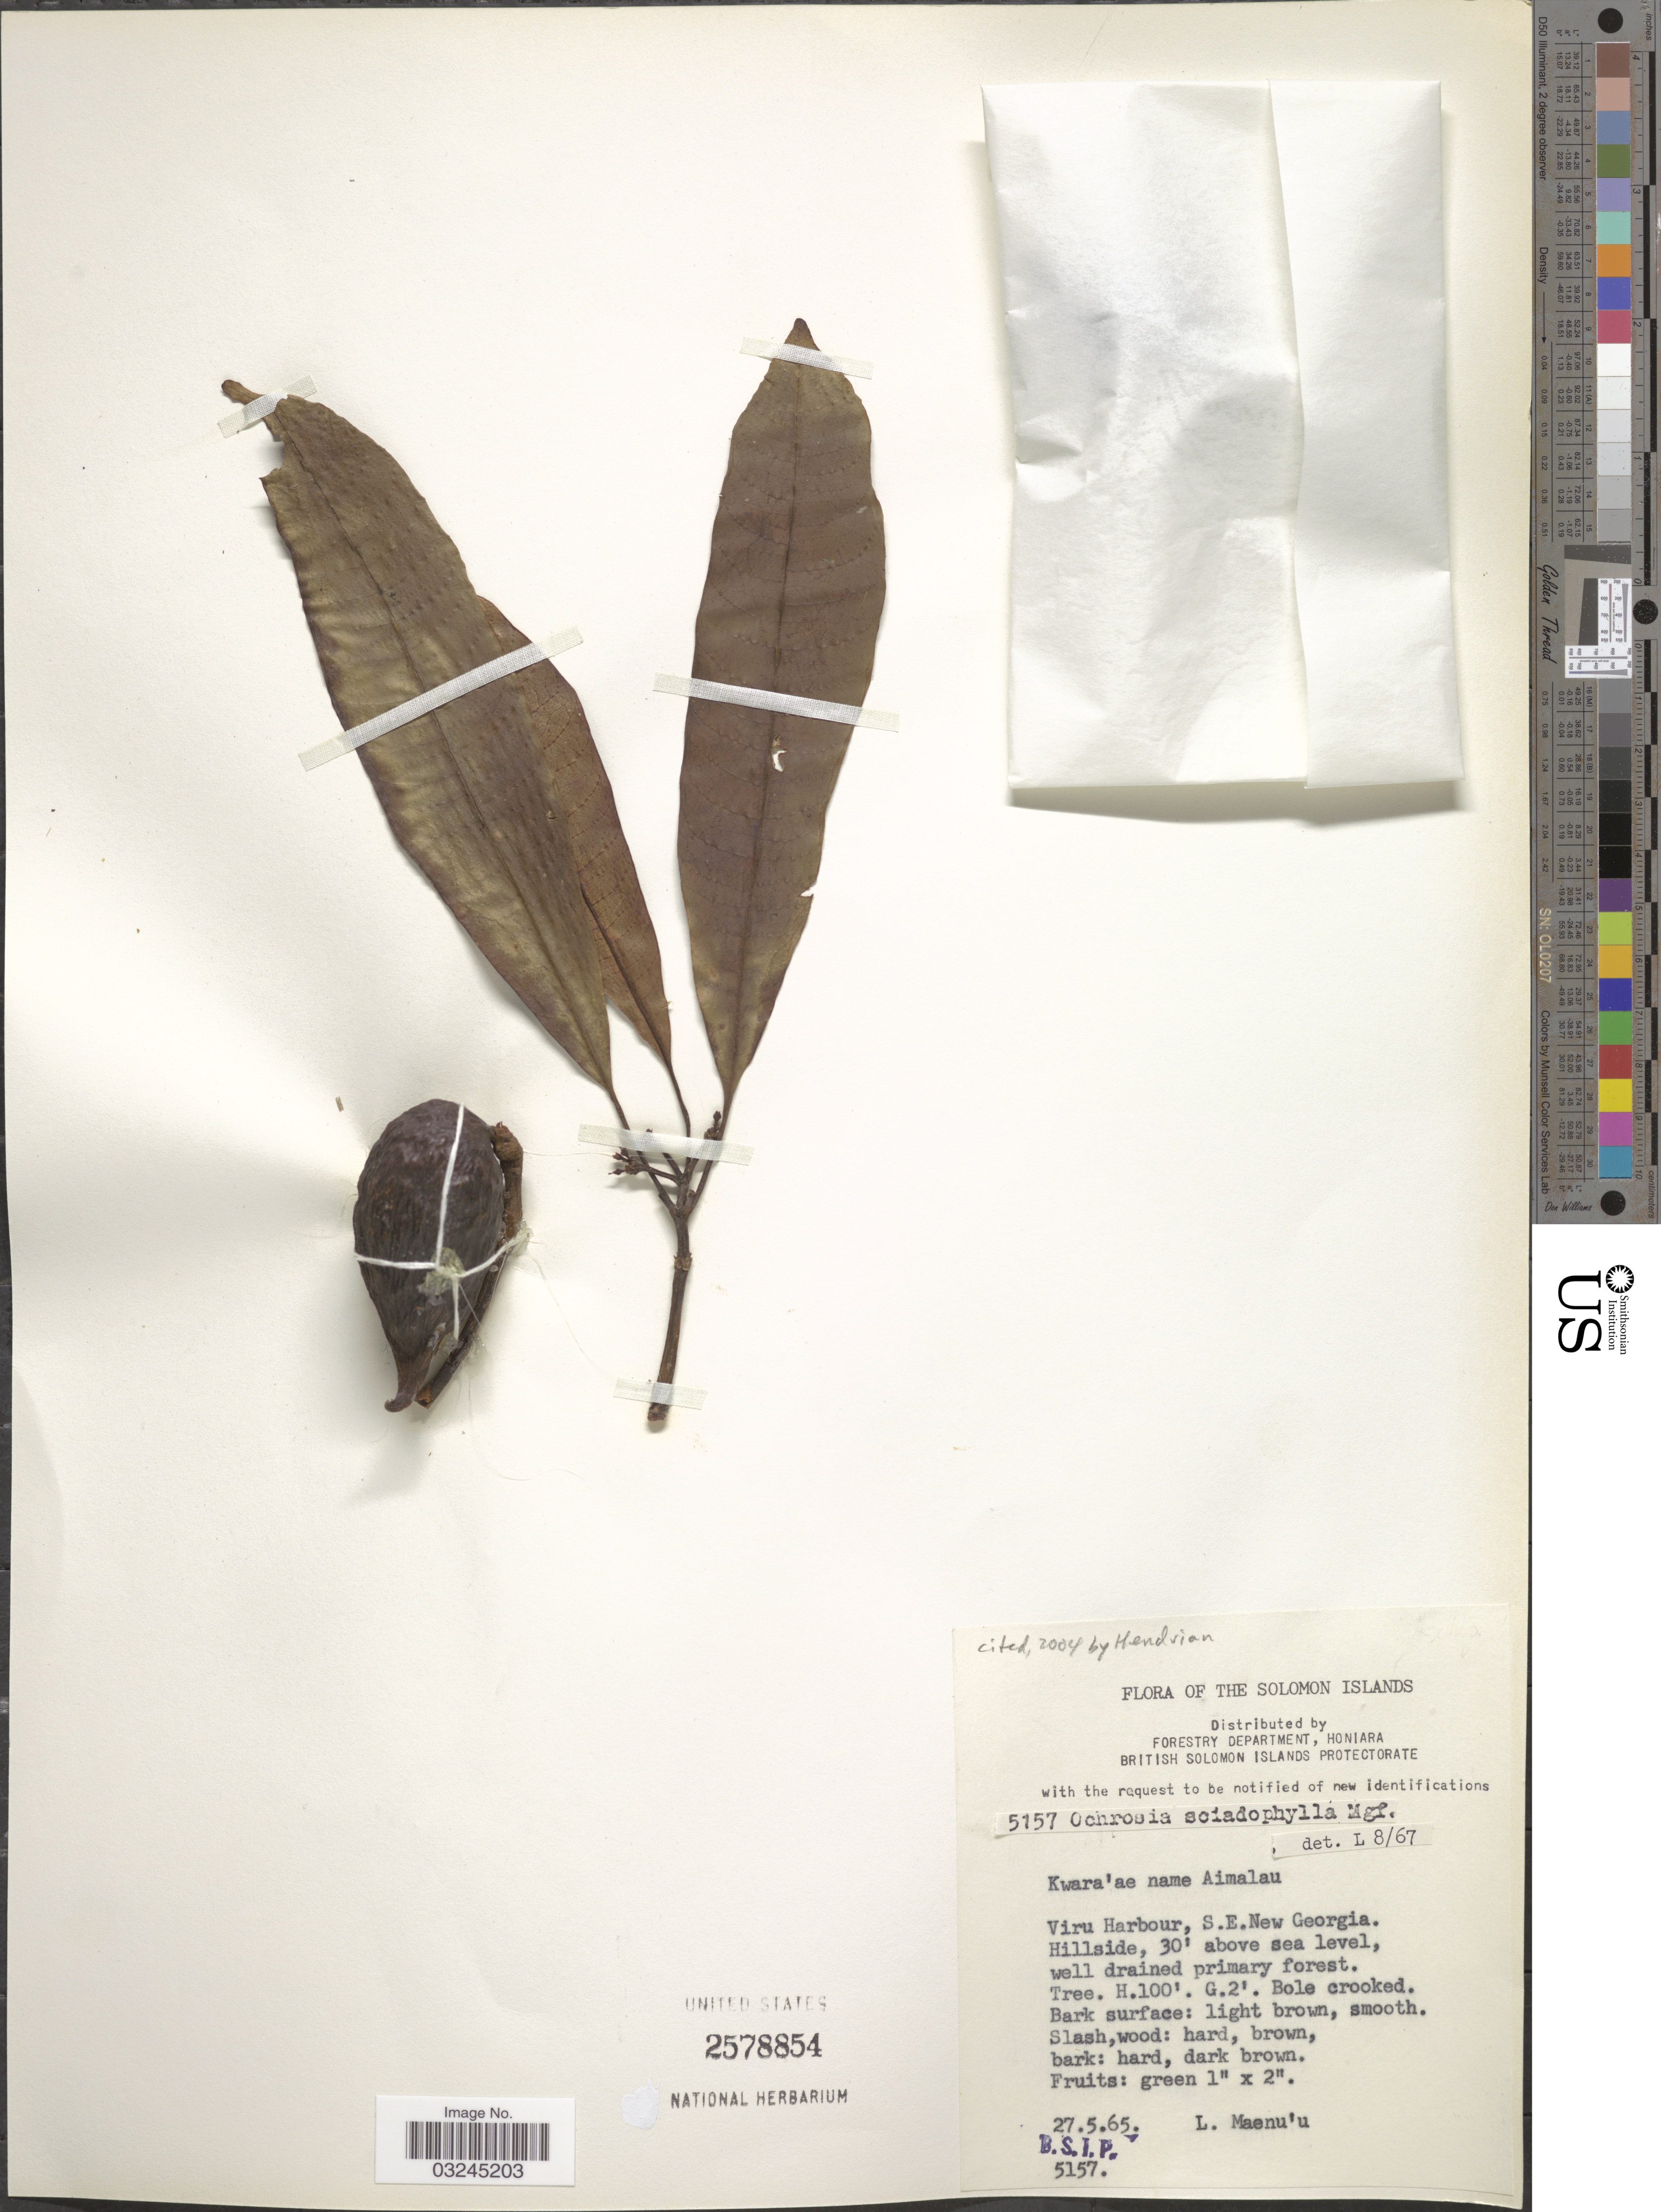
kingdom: Plantae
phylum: Tracheophyta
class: Magnoliopsida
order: Gentianales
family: Apocynaceae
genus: Ochrosia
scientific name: Ochrosia sciadophylla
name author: Markgr.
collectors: L. Maenu'u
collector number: BSIP5157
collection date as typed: Transcribed d/m/y: 27/5/65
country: Solomon Islands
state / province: Solomon Islands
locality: Viru Harbour, S. E. New Georgia.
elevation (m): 9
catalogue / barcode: US 2578854